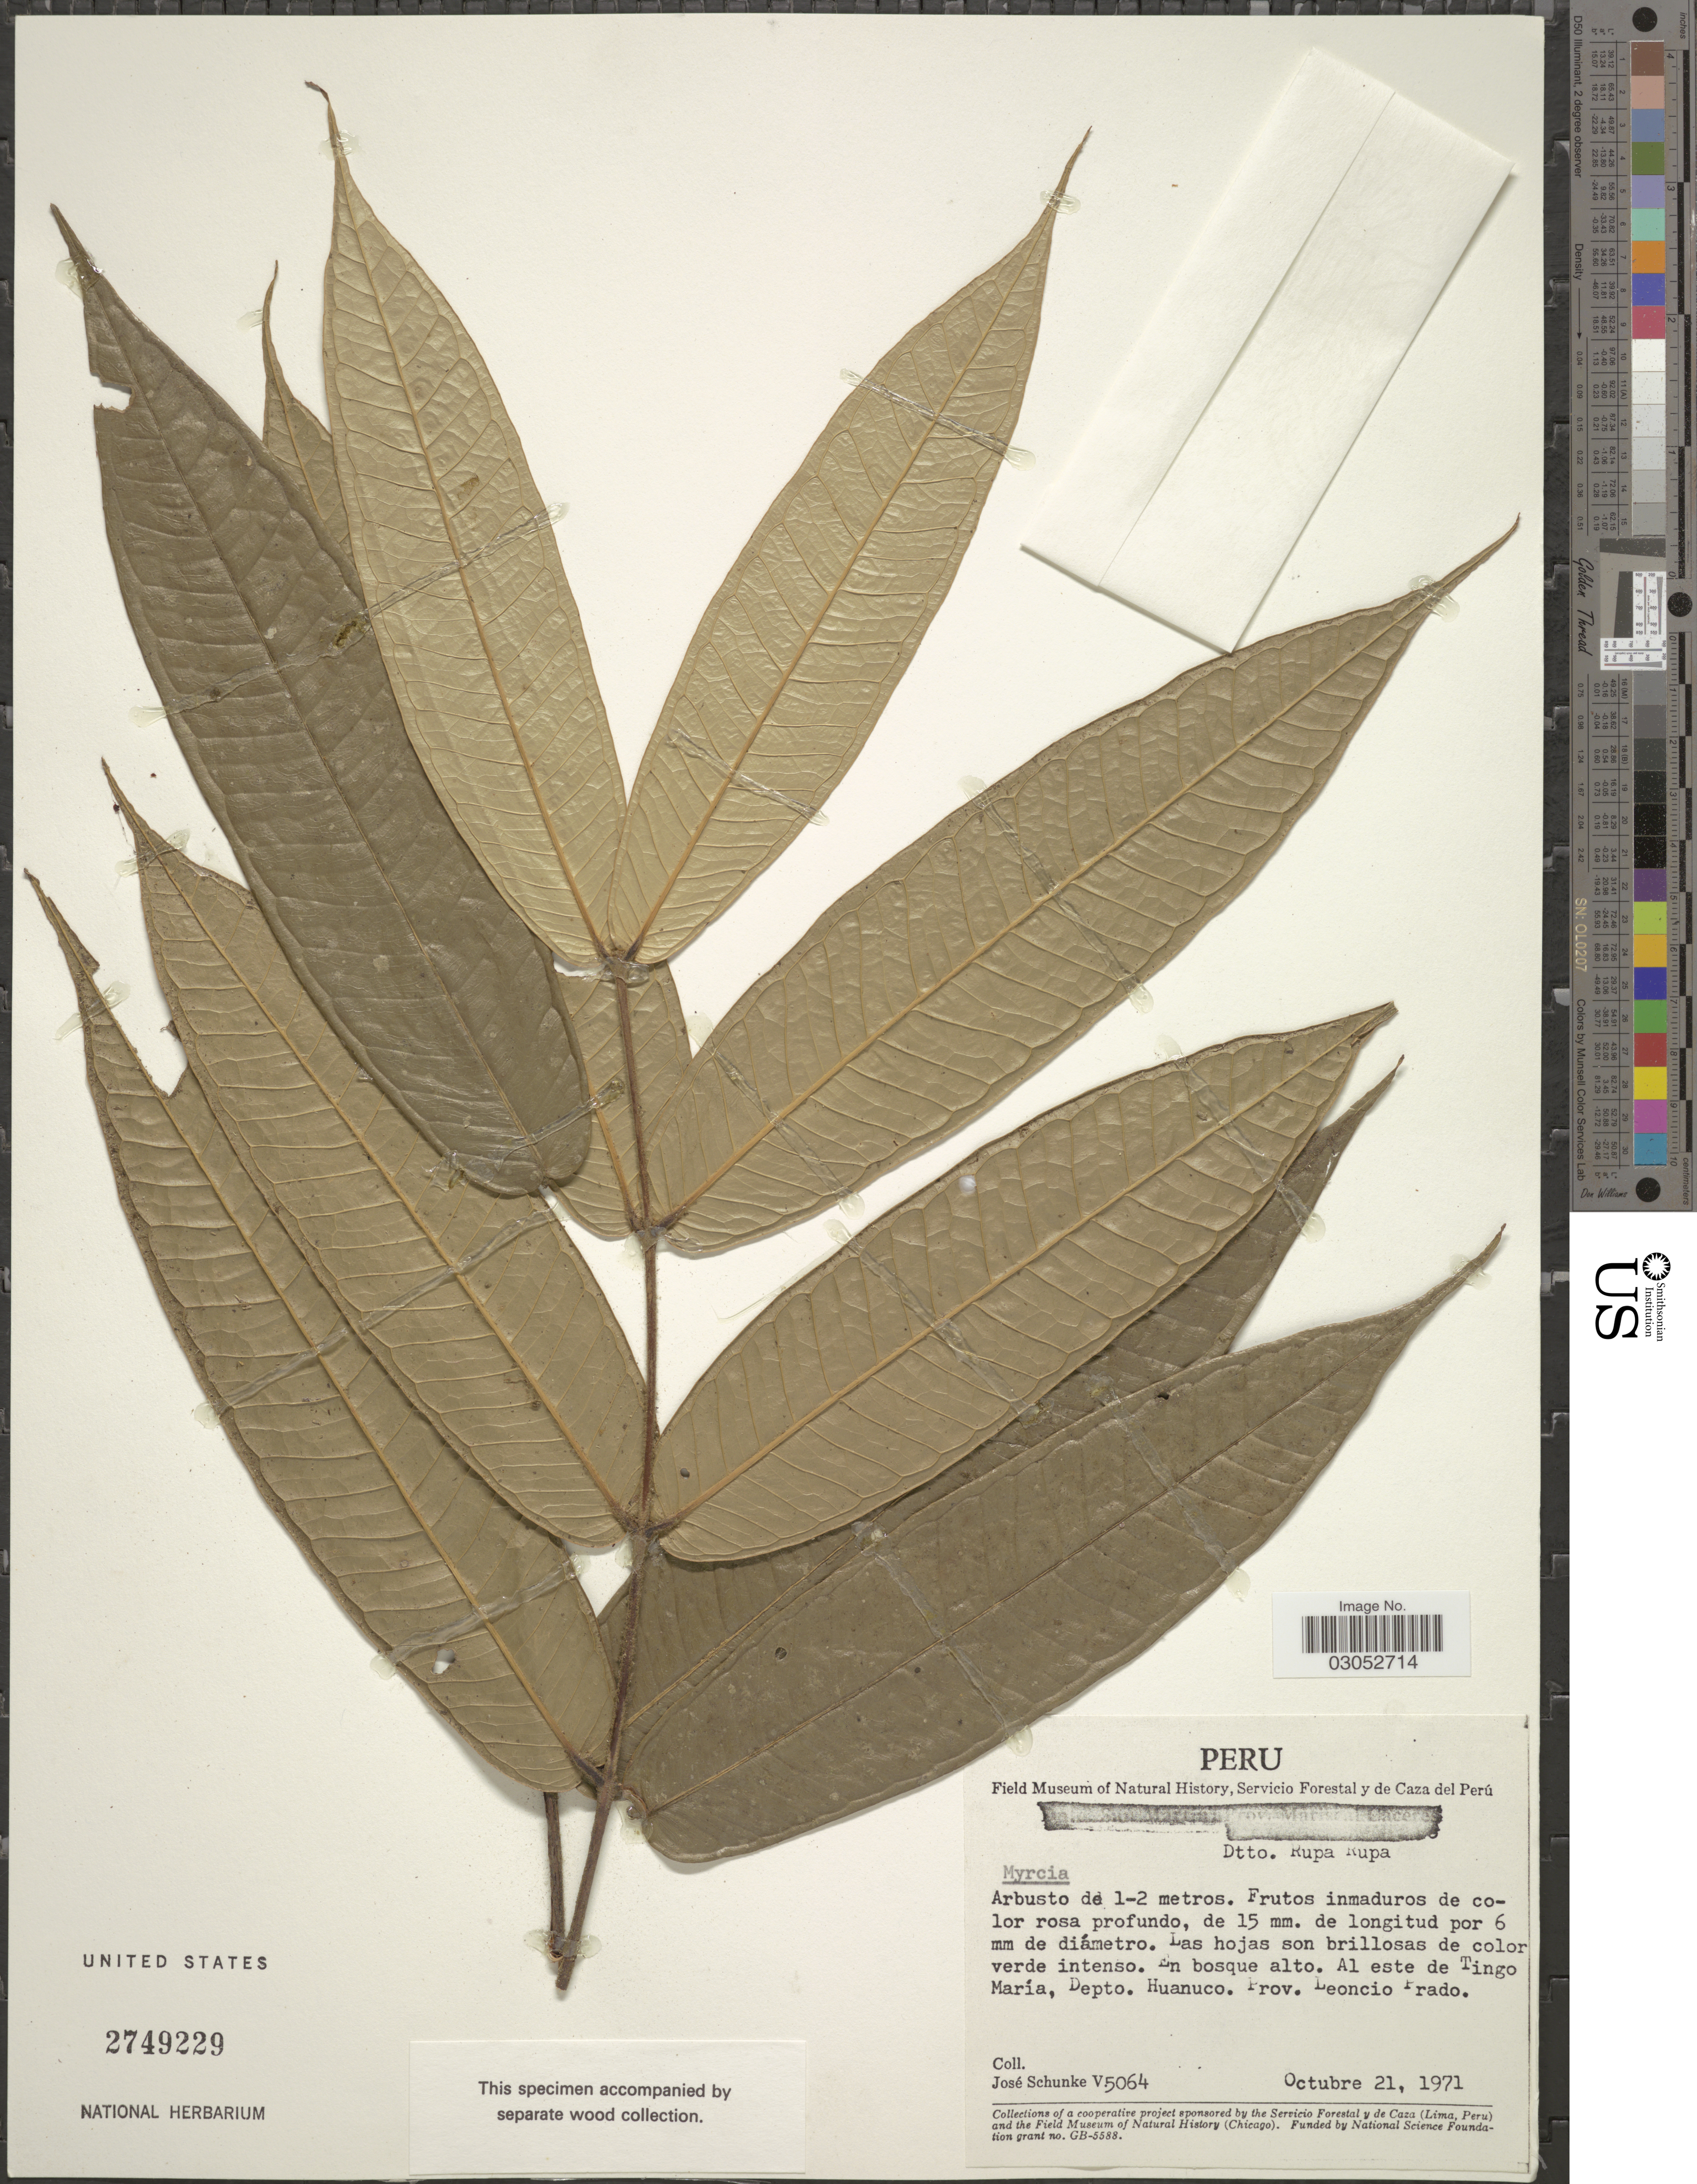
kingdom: Plantae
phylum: Tracheophyta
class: Magnoliopsida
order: Myrtales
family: Myrtaceae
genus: Myrcia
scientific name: Myrcia sp.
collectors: J. Schunke Vigo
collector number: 5064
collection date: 1971-10-21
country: Peru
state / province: Huánuco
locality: Dtto. Rupa Rupa. Al este de Tingo María, Depto. Huanuco. Prov. Leoncio Prado.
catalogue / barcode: US 2749229